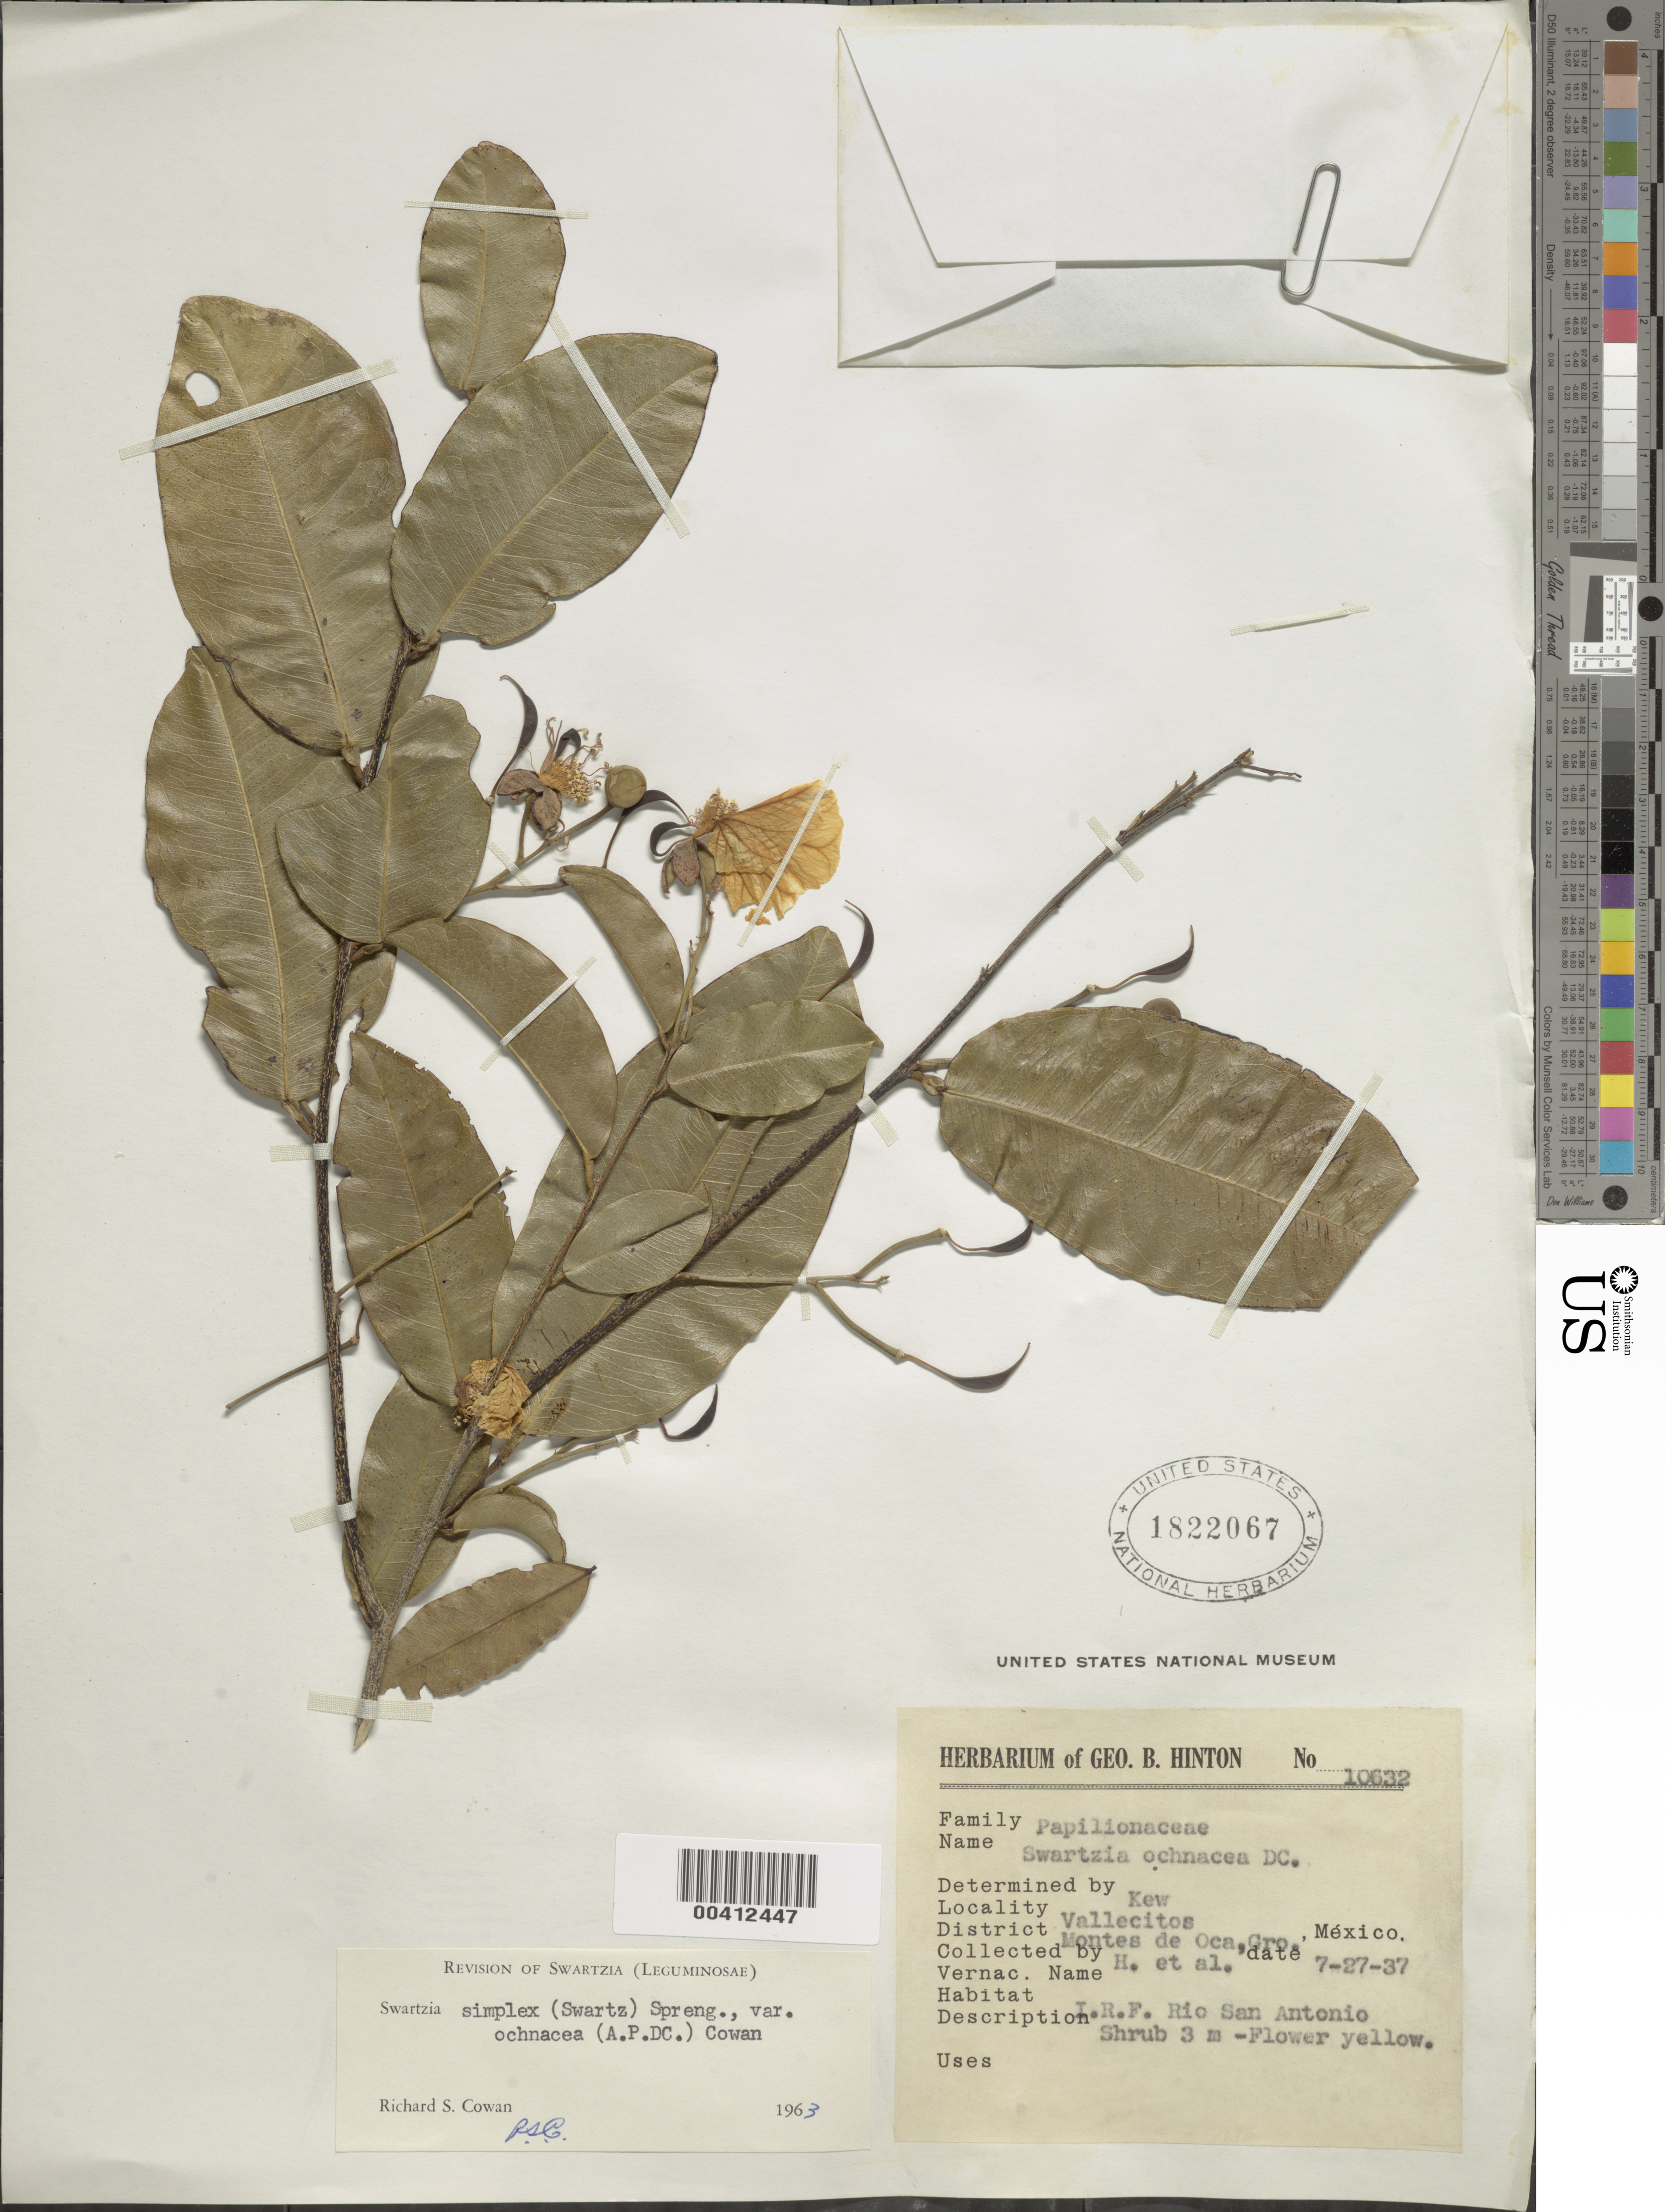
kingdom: Plantae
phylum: Tracheophyta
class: Magnoliopsida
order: Fabales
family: Fabaceae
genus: Swartzia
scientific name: Swartzia simplex var. ochnacea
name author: (DC.) R.S. Cowan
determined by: Cowan, R. S.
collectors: G. B. Hinton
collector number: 10632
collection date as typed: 27 Jul 1937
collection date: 1937-07-27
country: Mexico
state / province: Guerrero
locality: Montes de Oca dist., Vallecitos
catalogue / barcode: US 1822067